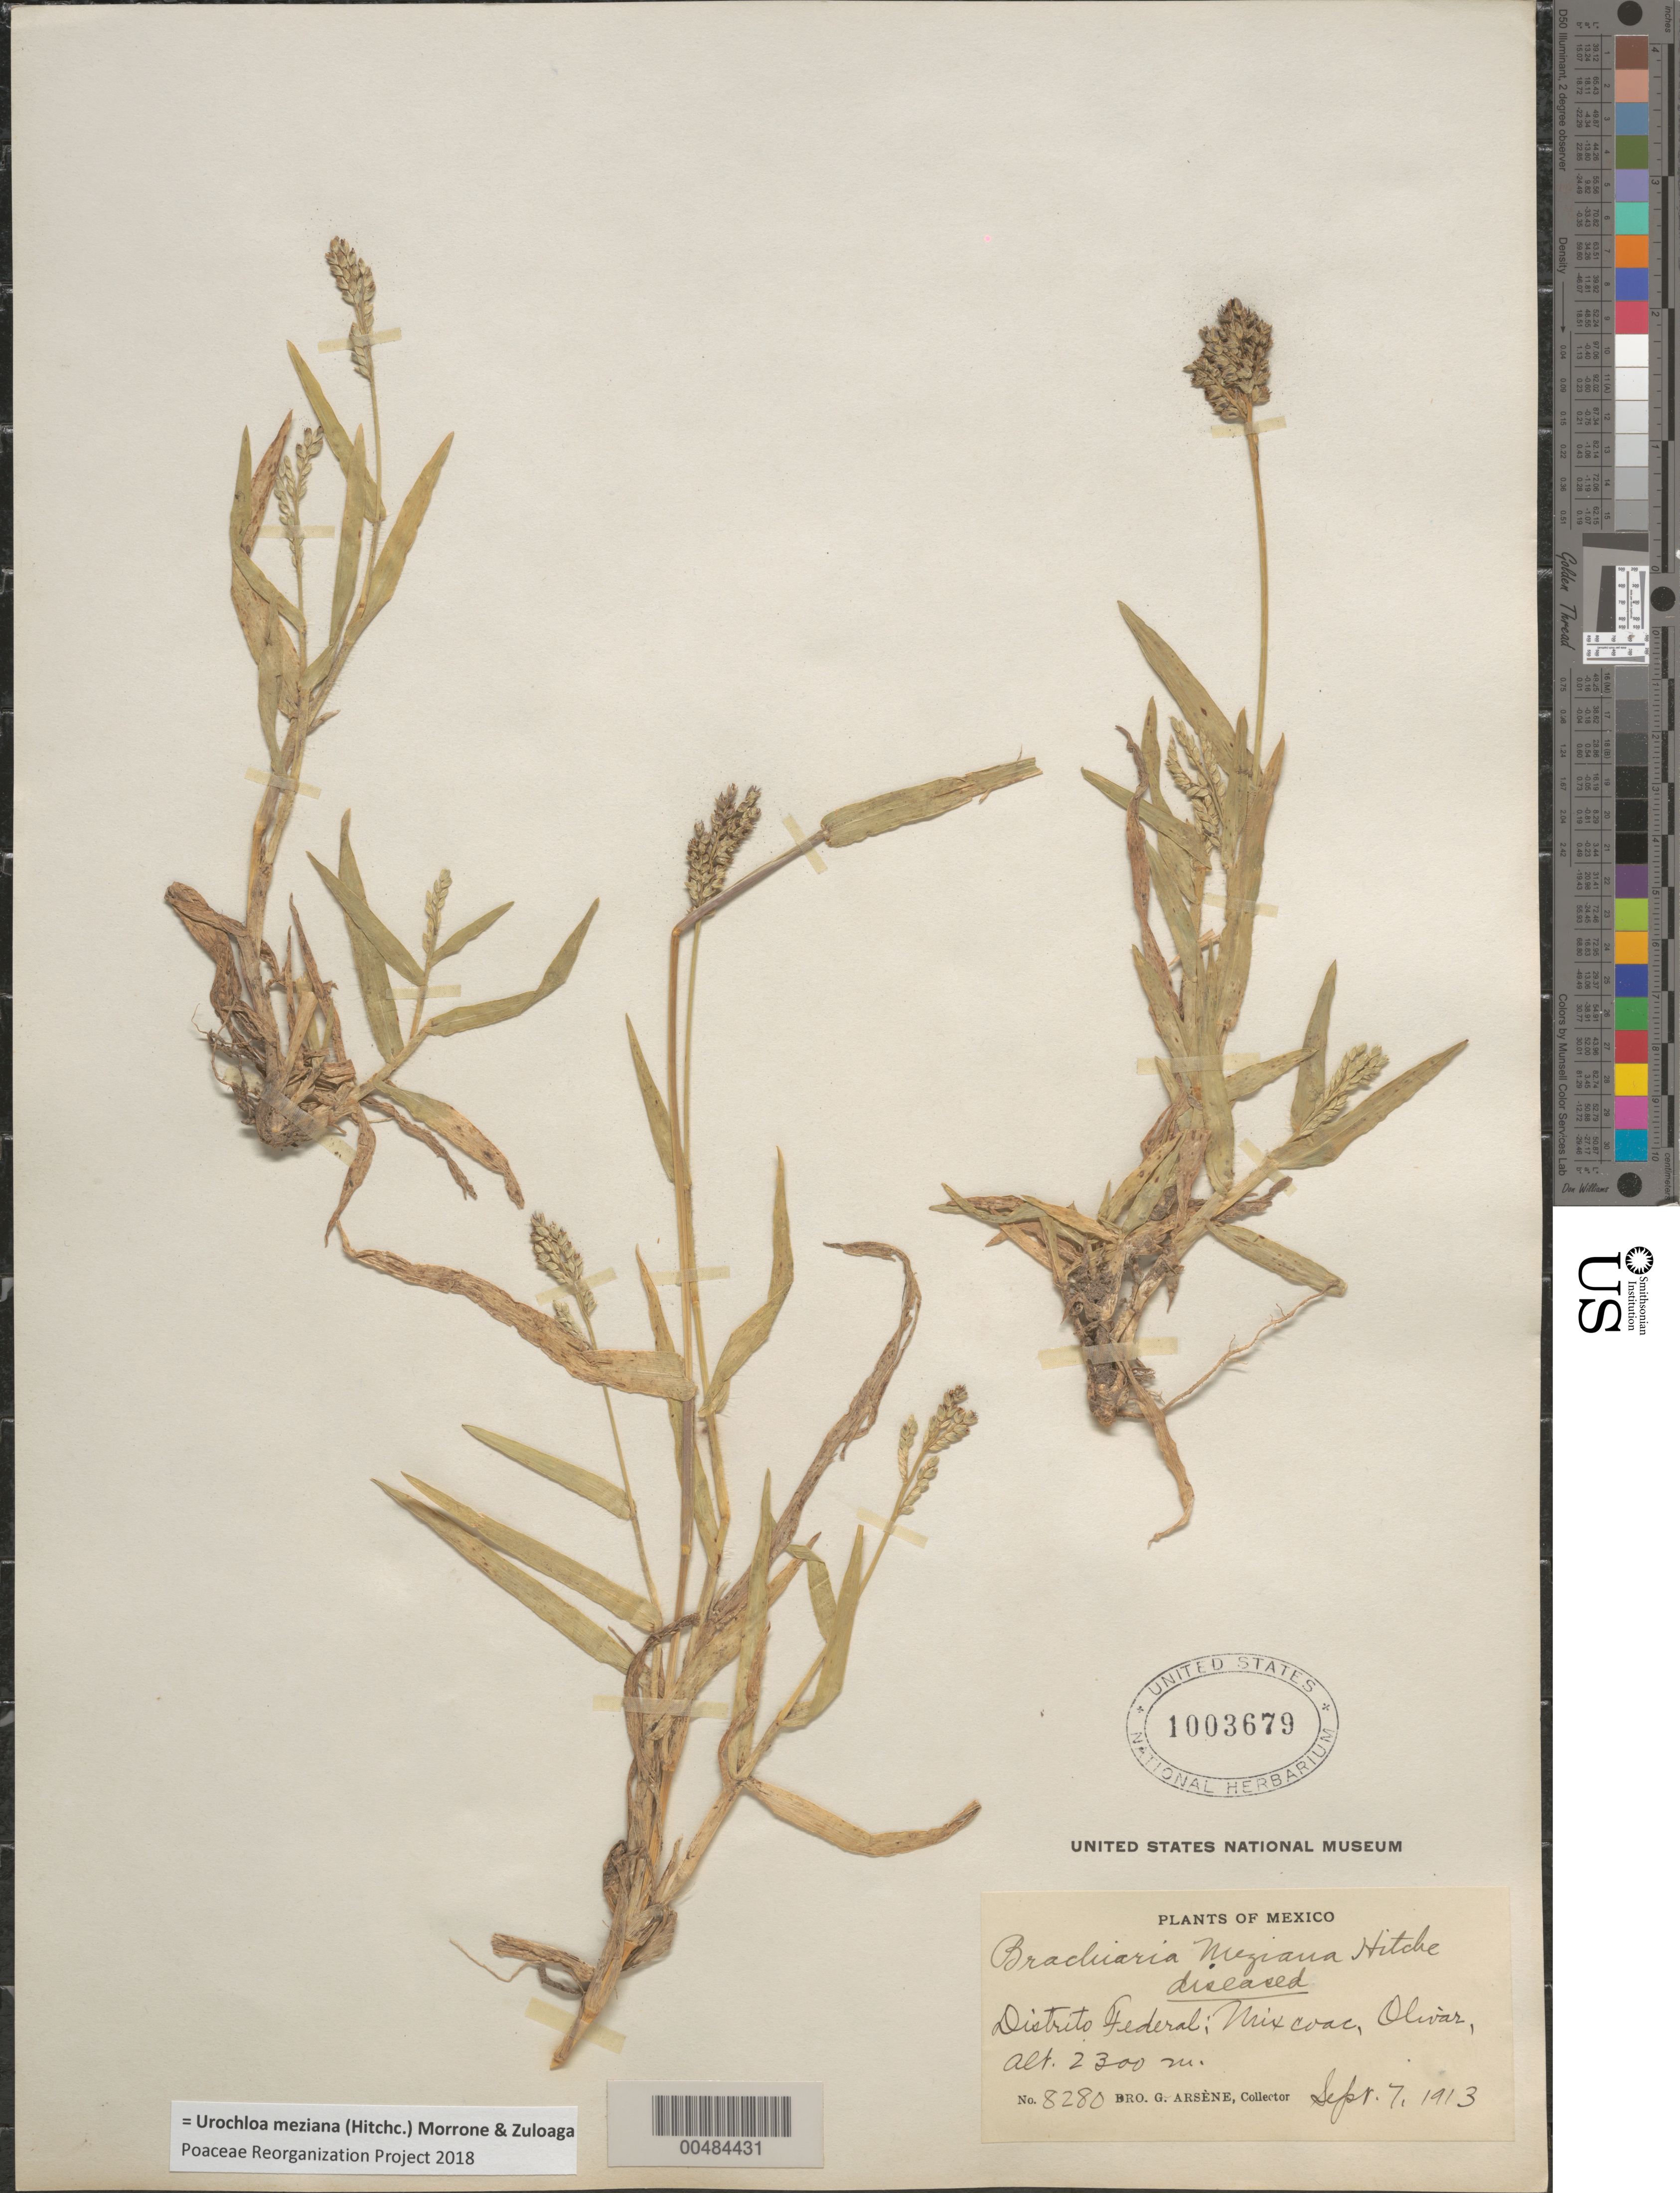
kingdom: Plantae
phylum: Tracheophyta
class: Liliopsida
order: Poales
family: Poaceae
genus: Brachiaria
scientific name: Brachiaria meziana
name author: Hitchc.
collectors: Bro. G. Arsène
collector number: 8280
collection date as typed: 7 Sep 1913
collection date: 1913-09-07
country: Mexico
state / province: Distrito Federal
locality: Mixcoac, Olivar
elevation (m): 2300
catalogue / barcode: US 1003679